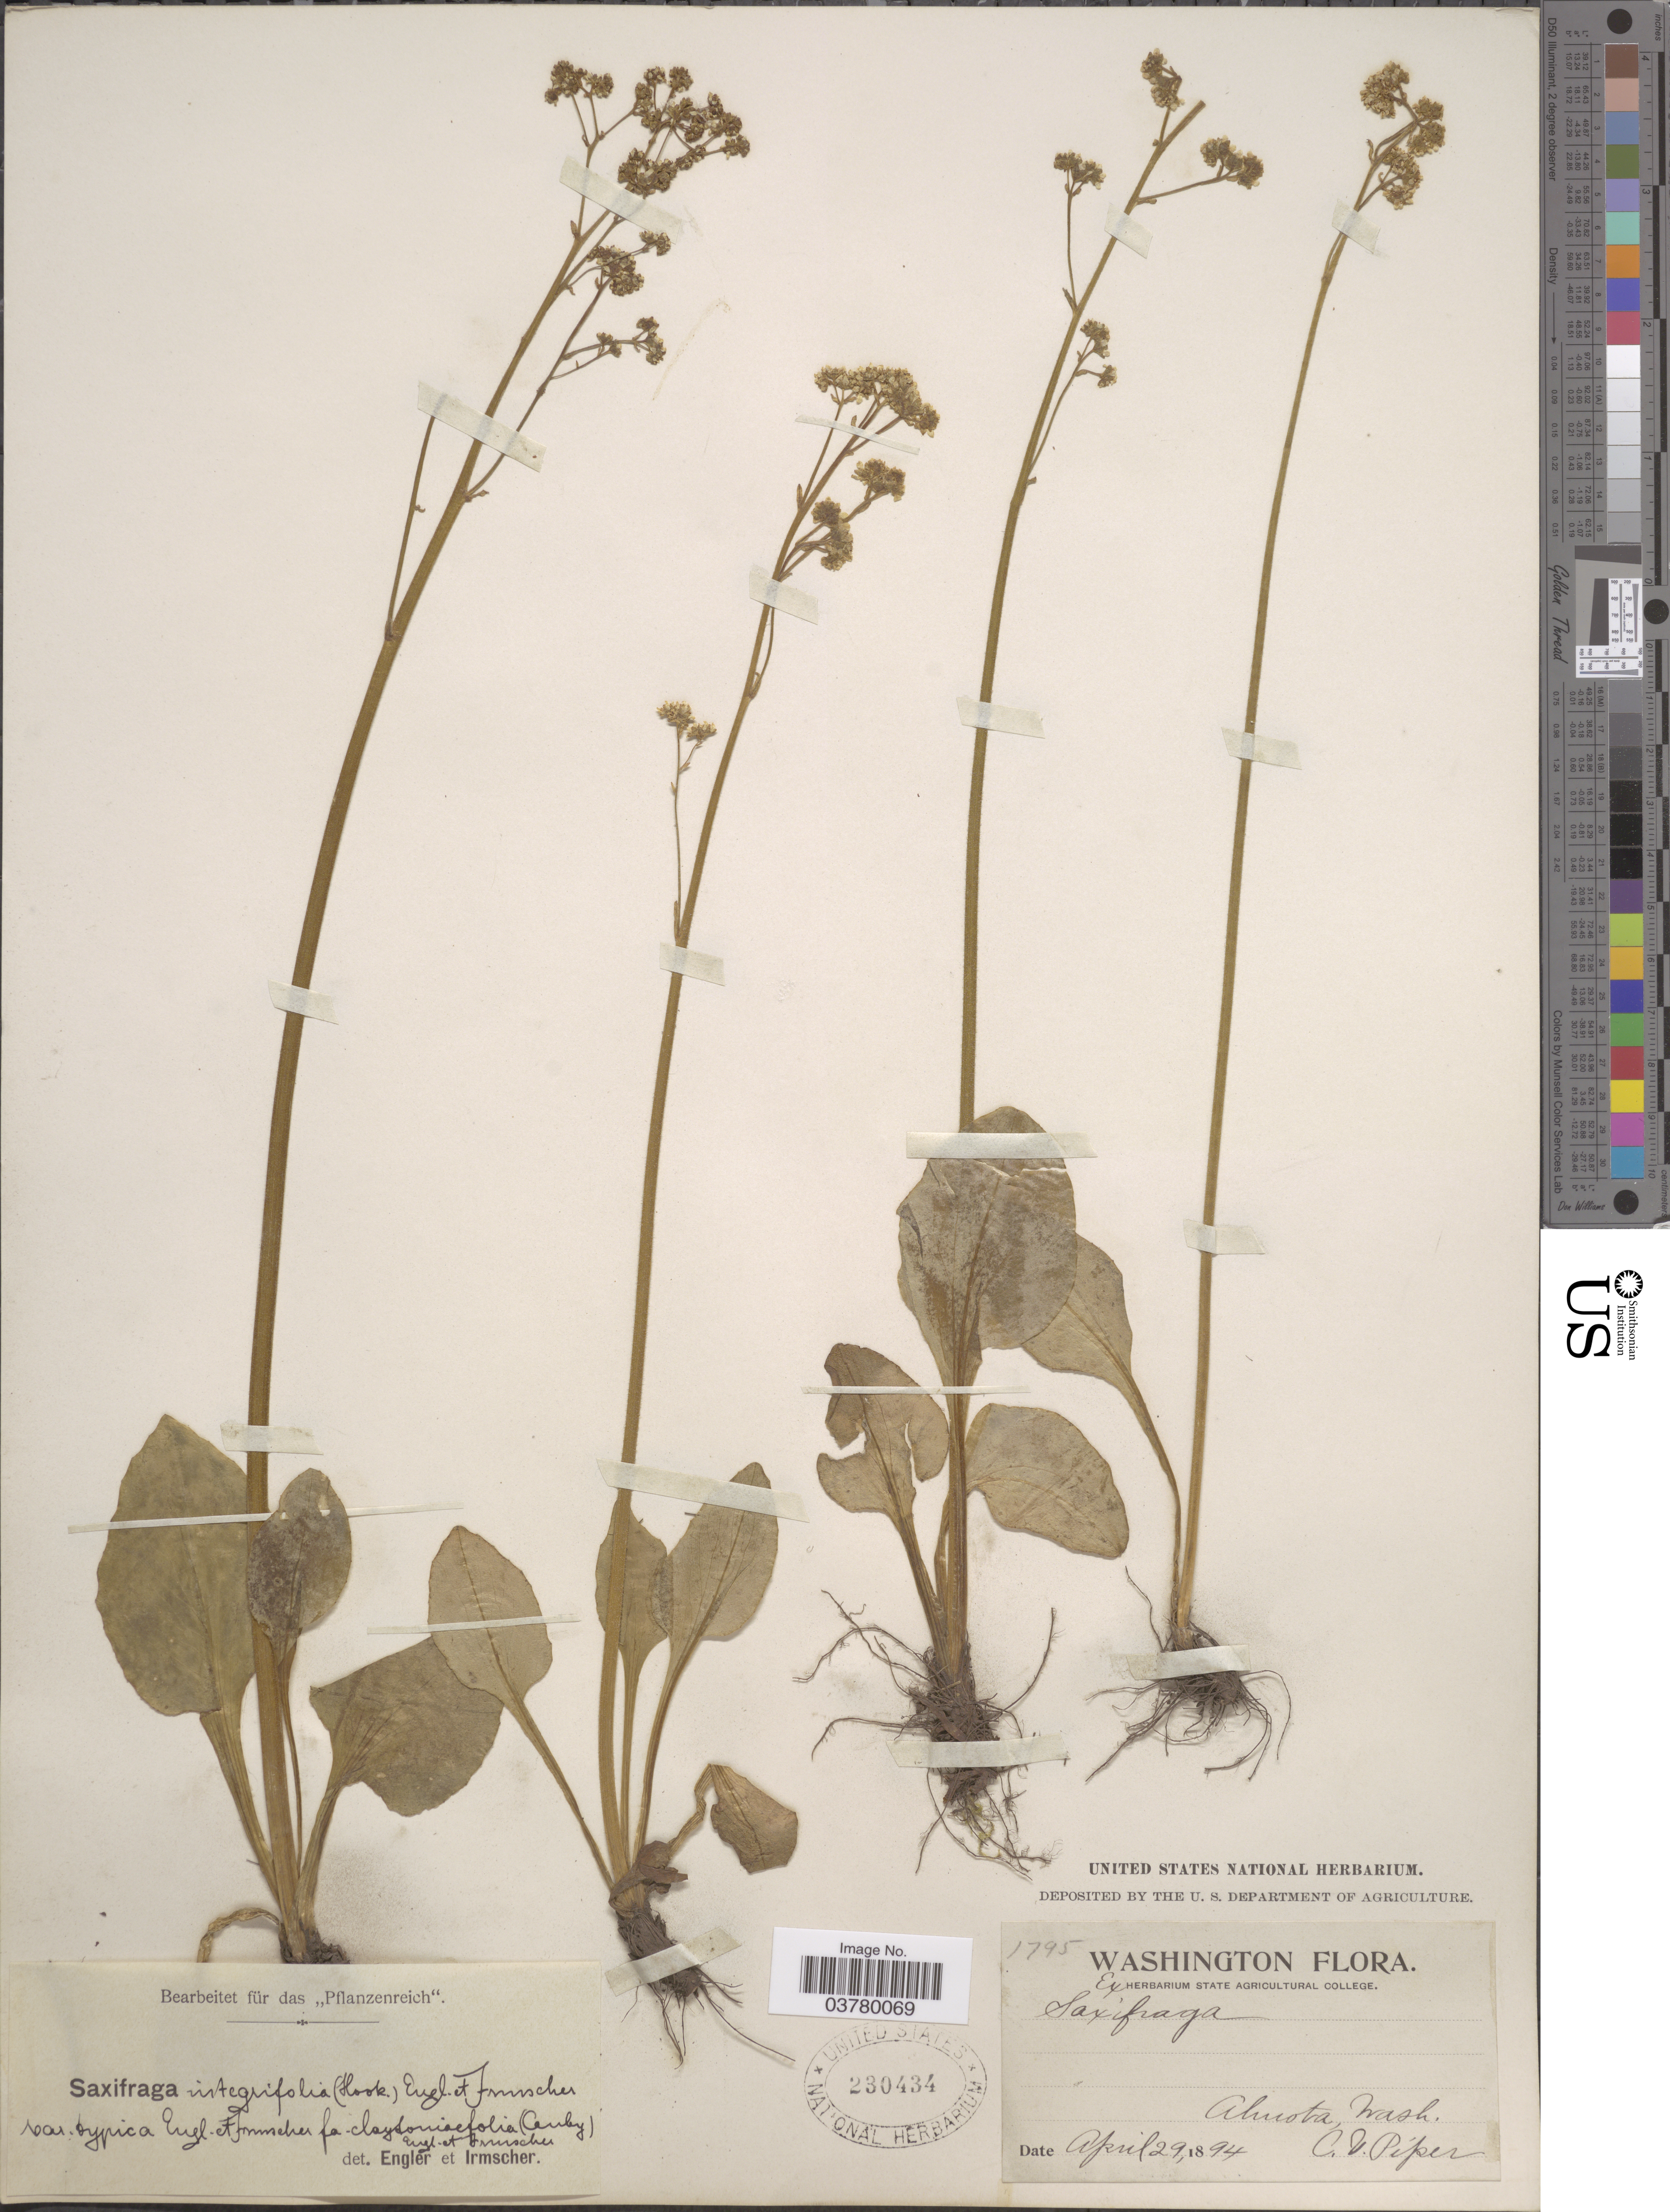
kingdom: Plantae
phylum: Tracheophyta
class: Magnoliopsida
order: Saxifragales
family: Saxifragaceae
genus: Micranthes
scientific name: Micranthes fragosa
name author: (Suksd. ex Small) Small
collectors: C. V. Piper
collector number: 1795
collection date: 1894-04-29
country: United States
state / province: Washington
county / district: Whitman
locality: Almota.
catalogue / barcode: US 230434